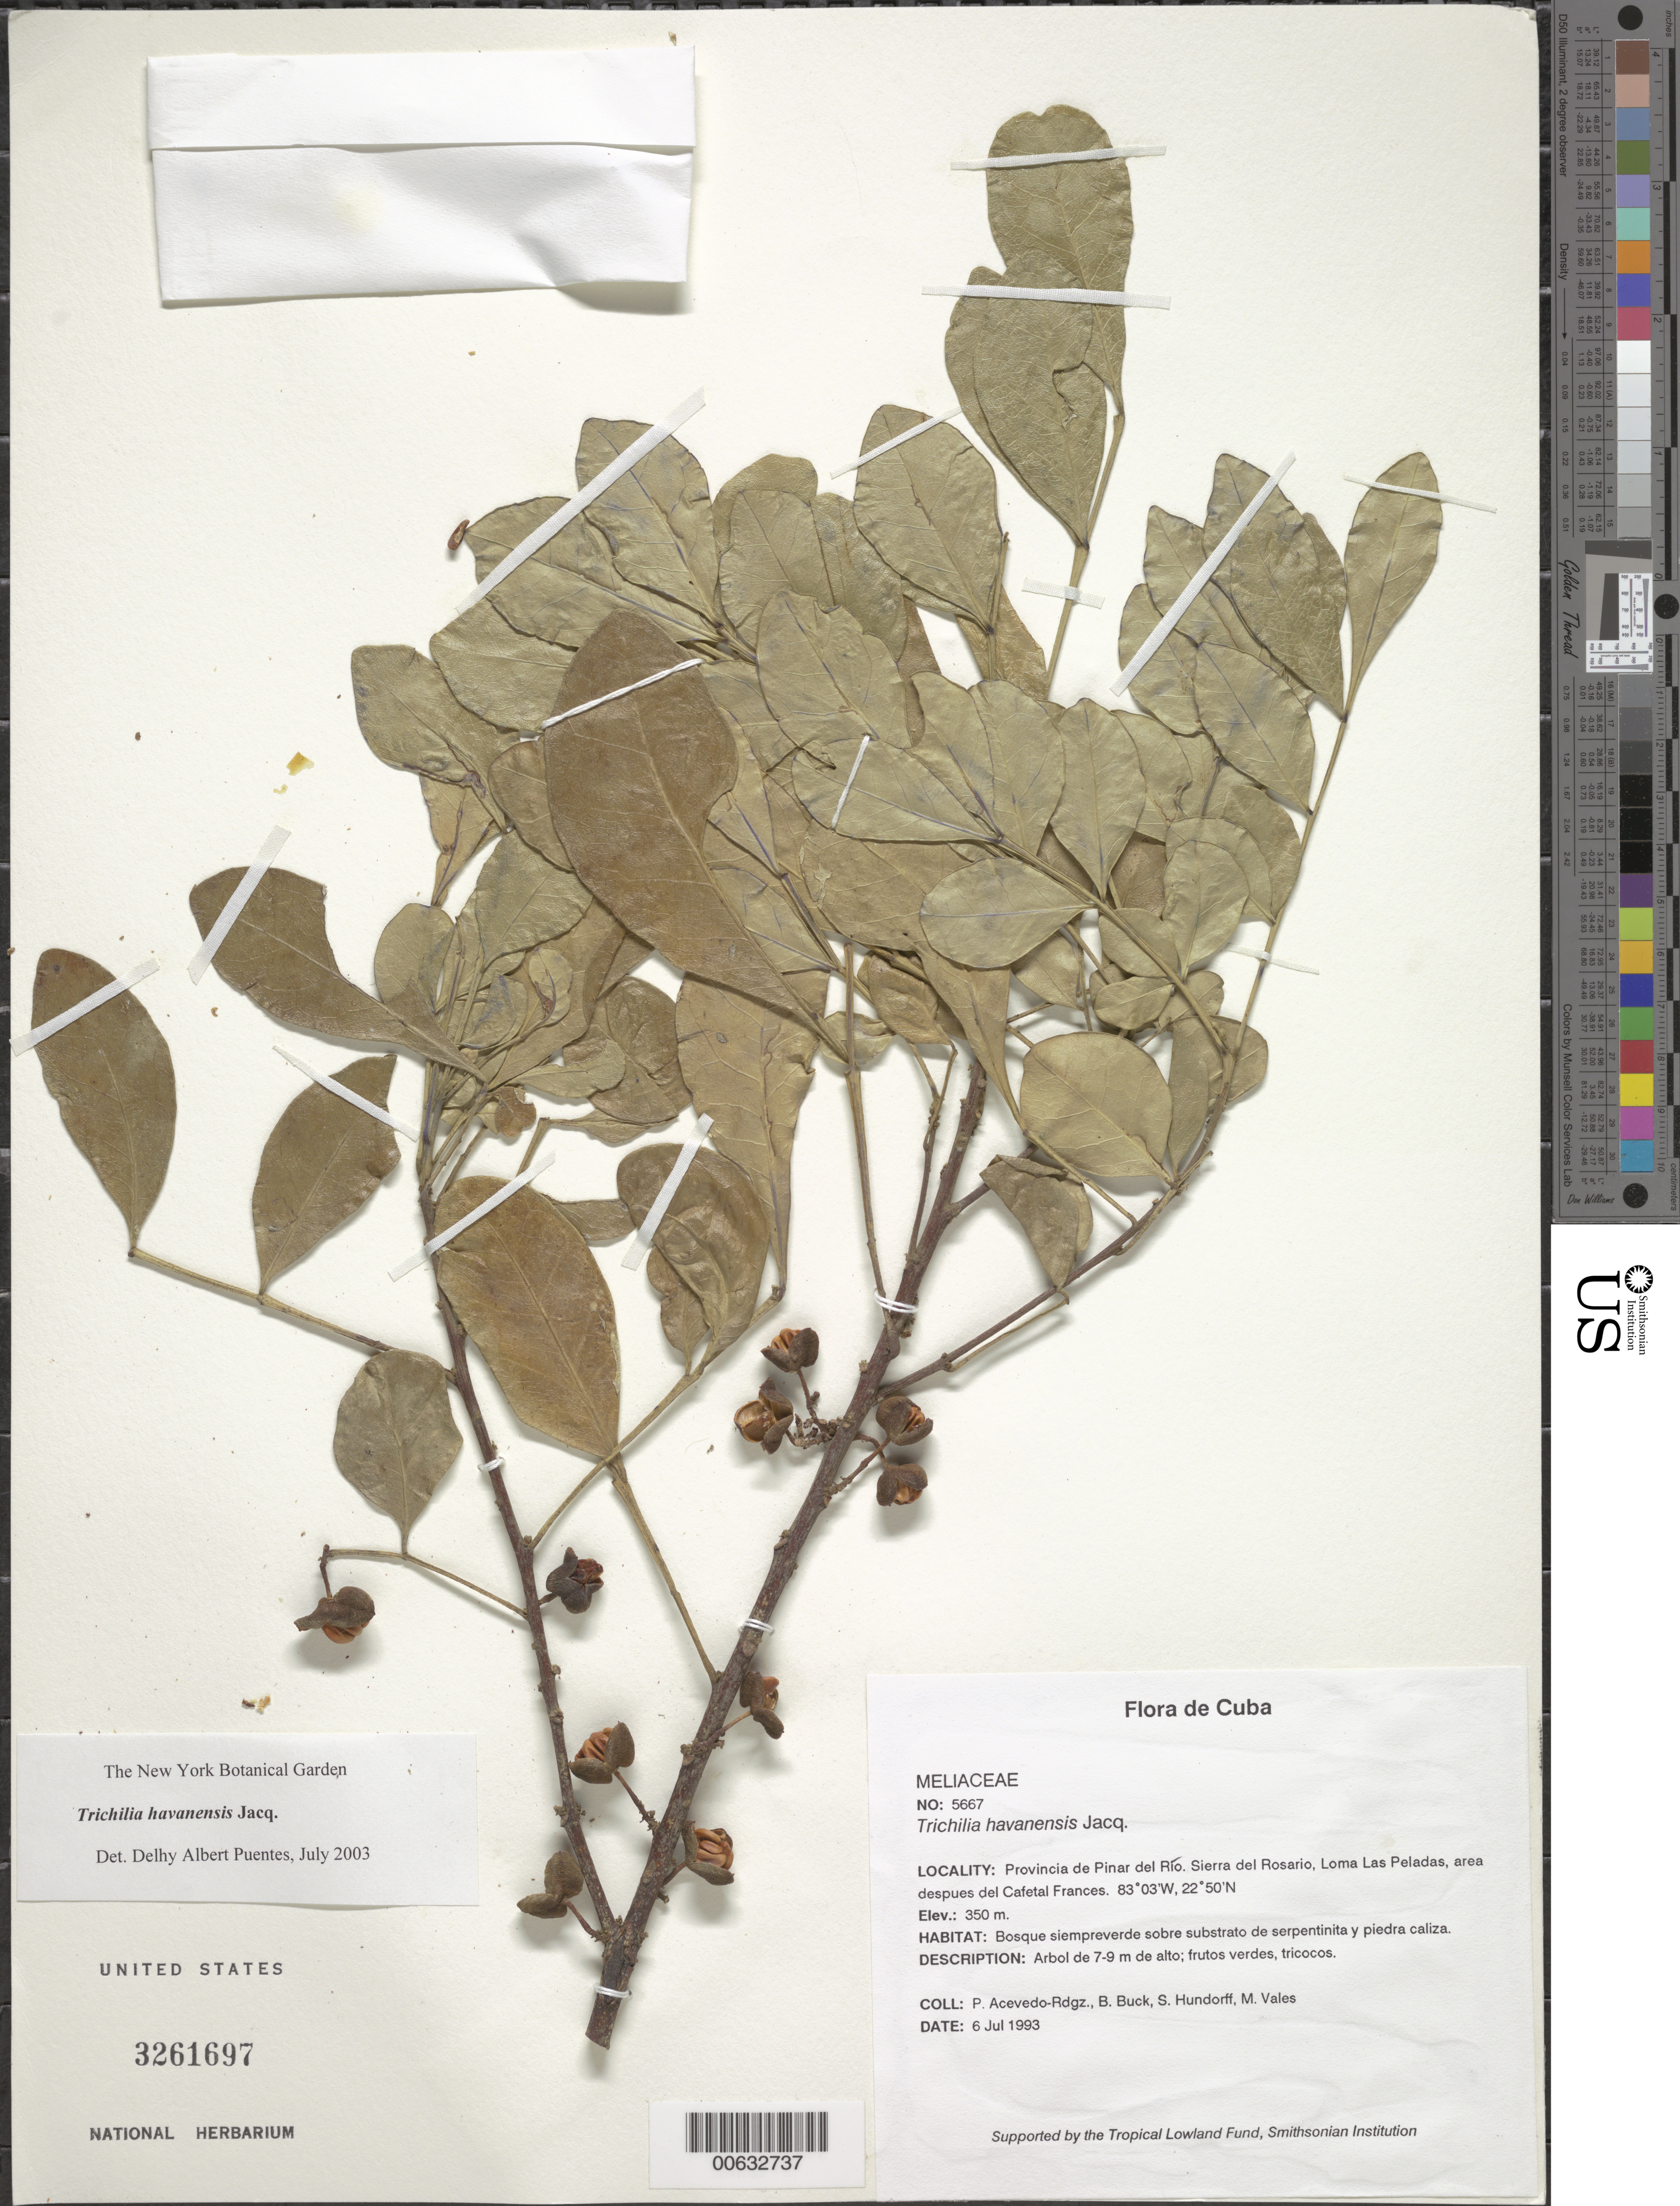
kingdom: Plantae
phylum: Tracheophyta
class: Magnoliopsida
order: Sapindales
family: Meliaceae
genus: Trichilia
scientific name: Trichilia havanensis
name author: Jacq.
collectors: P. Acevedo-Rodr., B. Buck, S. Hundorff & M. Vales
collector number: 5667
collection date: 1993-07-06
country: Cuba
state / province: Pinar del Río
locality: Sierra del Rosario, Loma Las Peladas, area despues del Cafetal Frances.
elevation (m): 350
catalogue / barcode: US 3261697